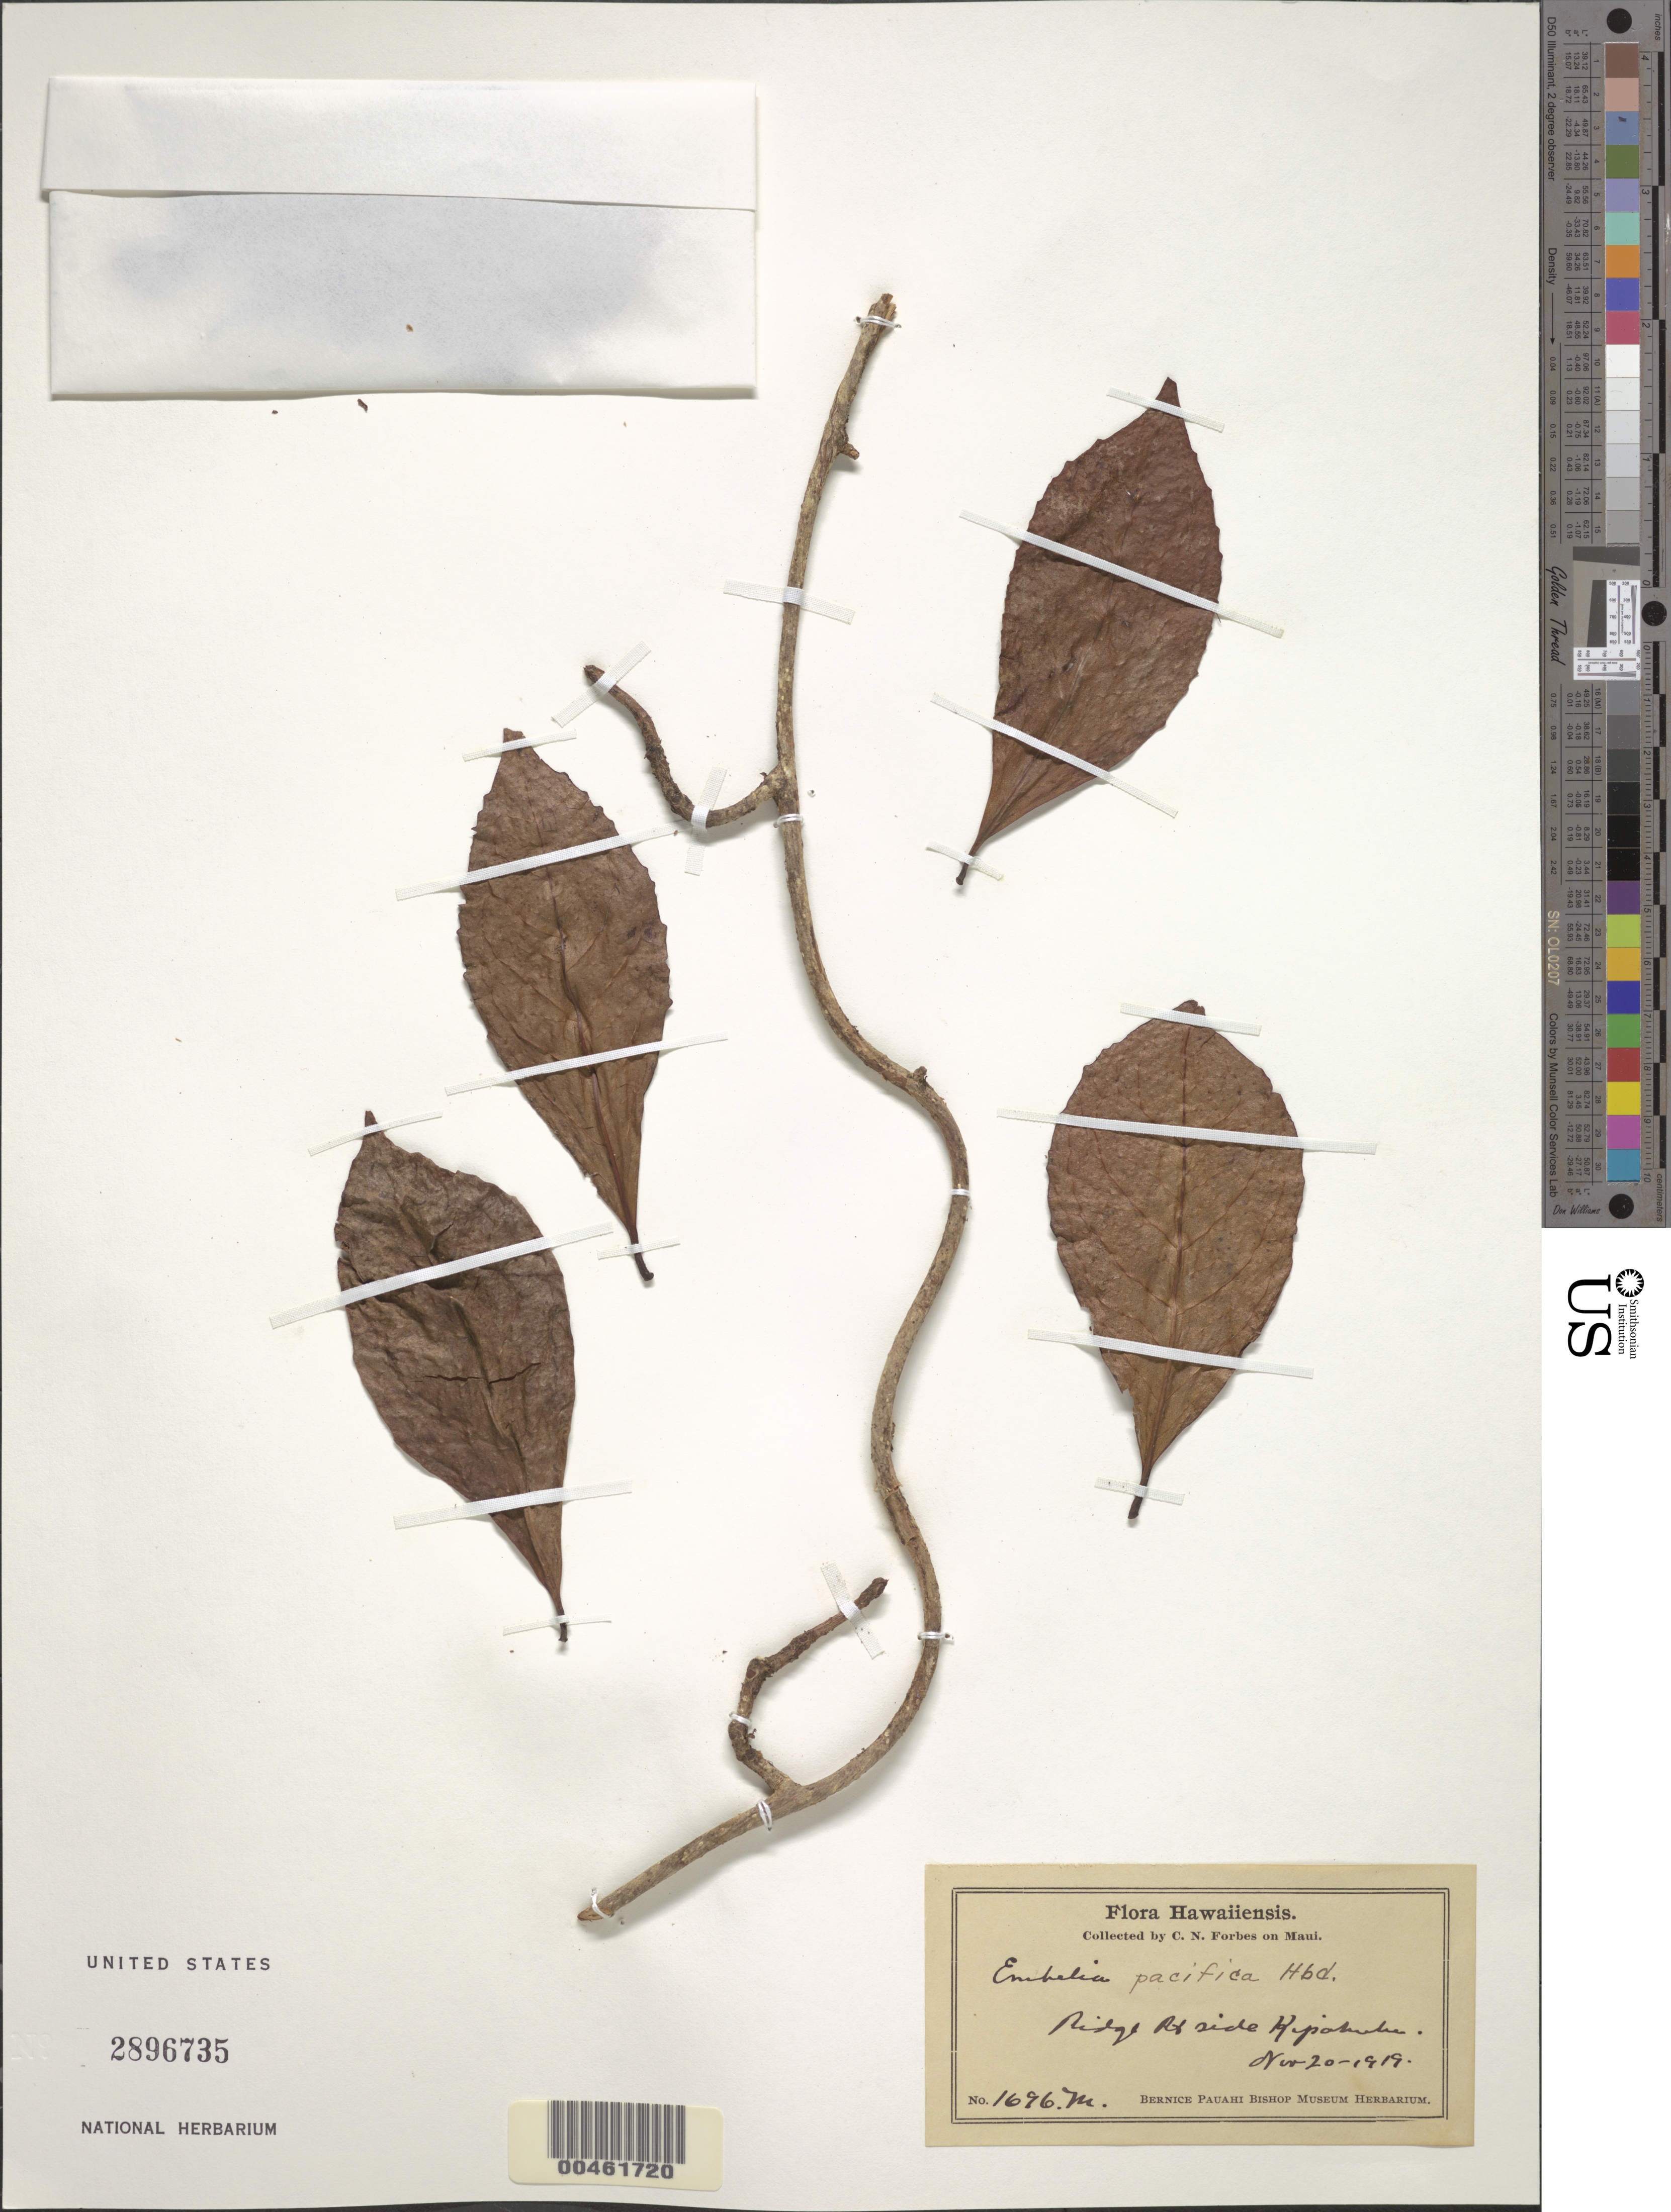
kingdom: Plantae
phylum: Tracheophyta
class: Magnoliopsida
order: Ericales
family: Primulaceae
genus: Embelia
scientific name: Embelia pacifica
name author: Hillebr.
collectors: C. N. Forbes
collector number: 1696.M.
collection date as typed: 20 Nov 1919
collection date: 1919-11-20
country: United States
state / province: Hawaii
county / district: Maui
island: Maui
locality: Ridge right side Kipahulu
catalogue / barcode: US 2896735